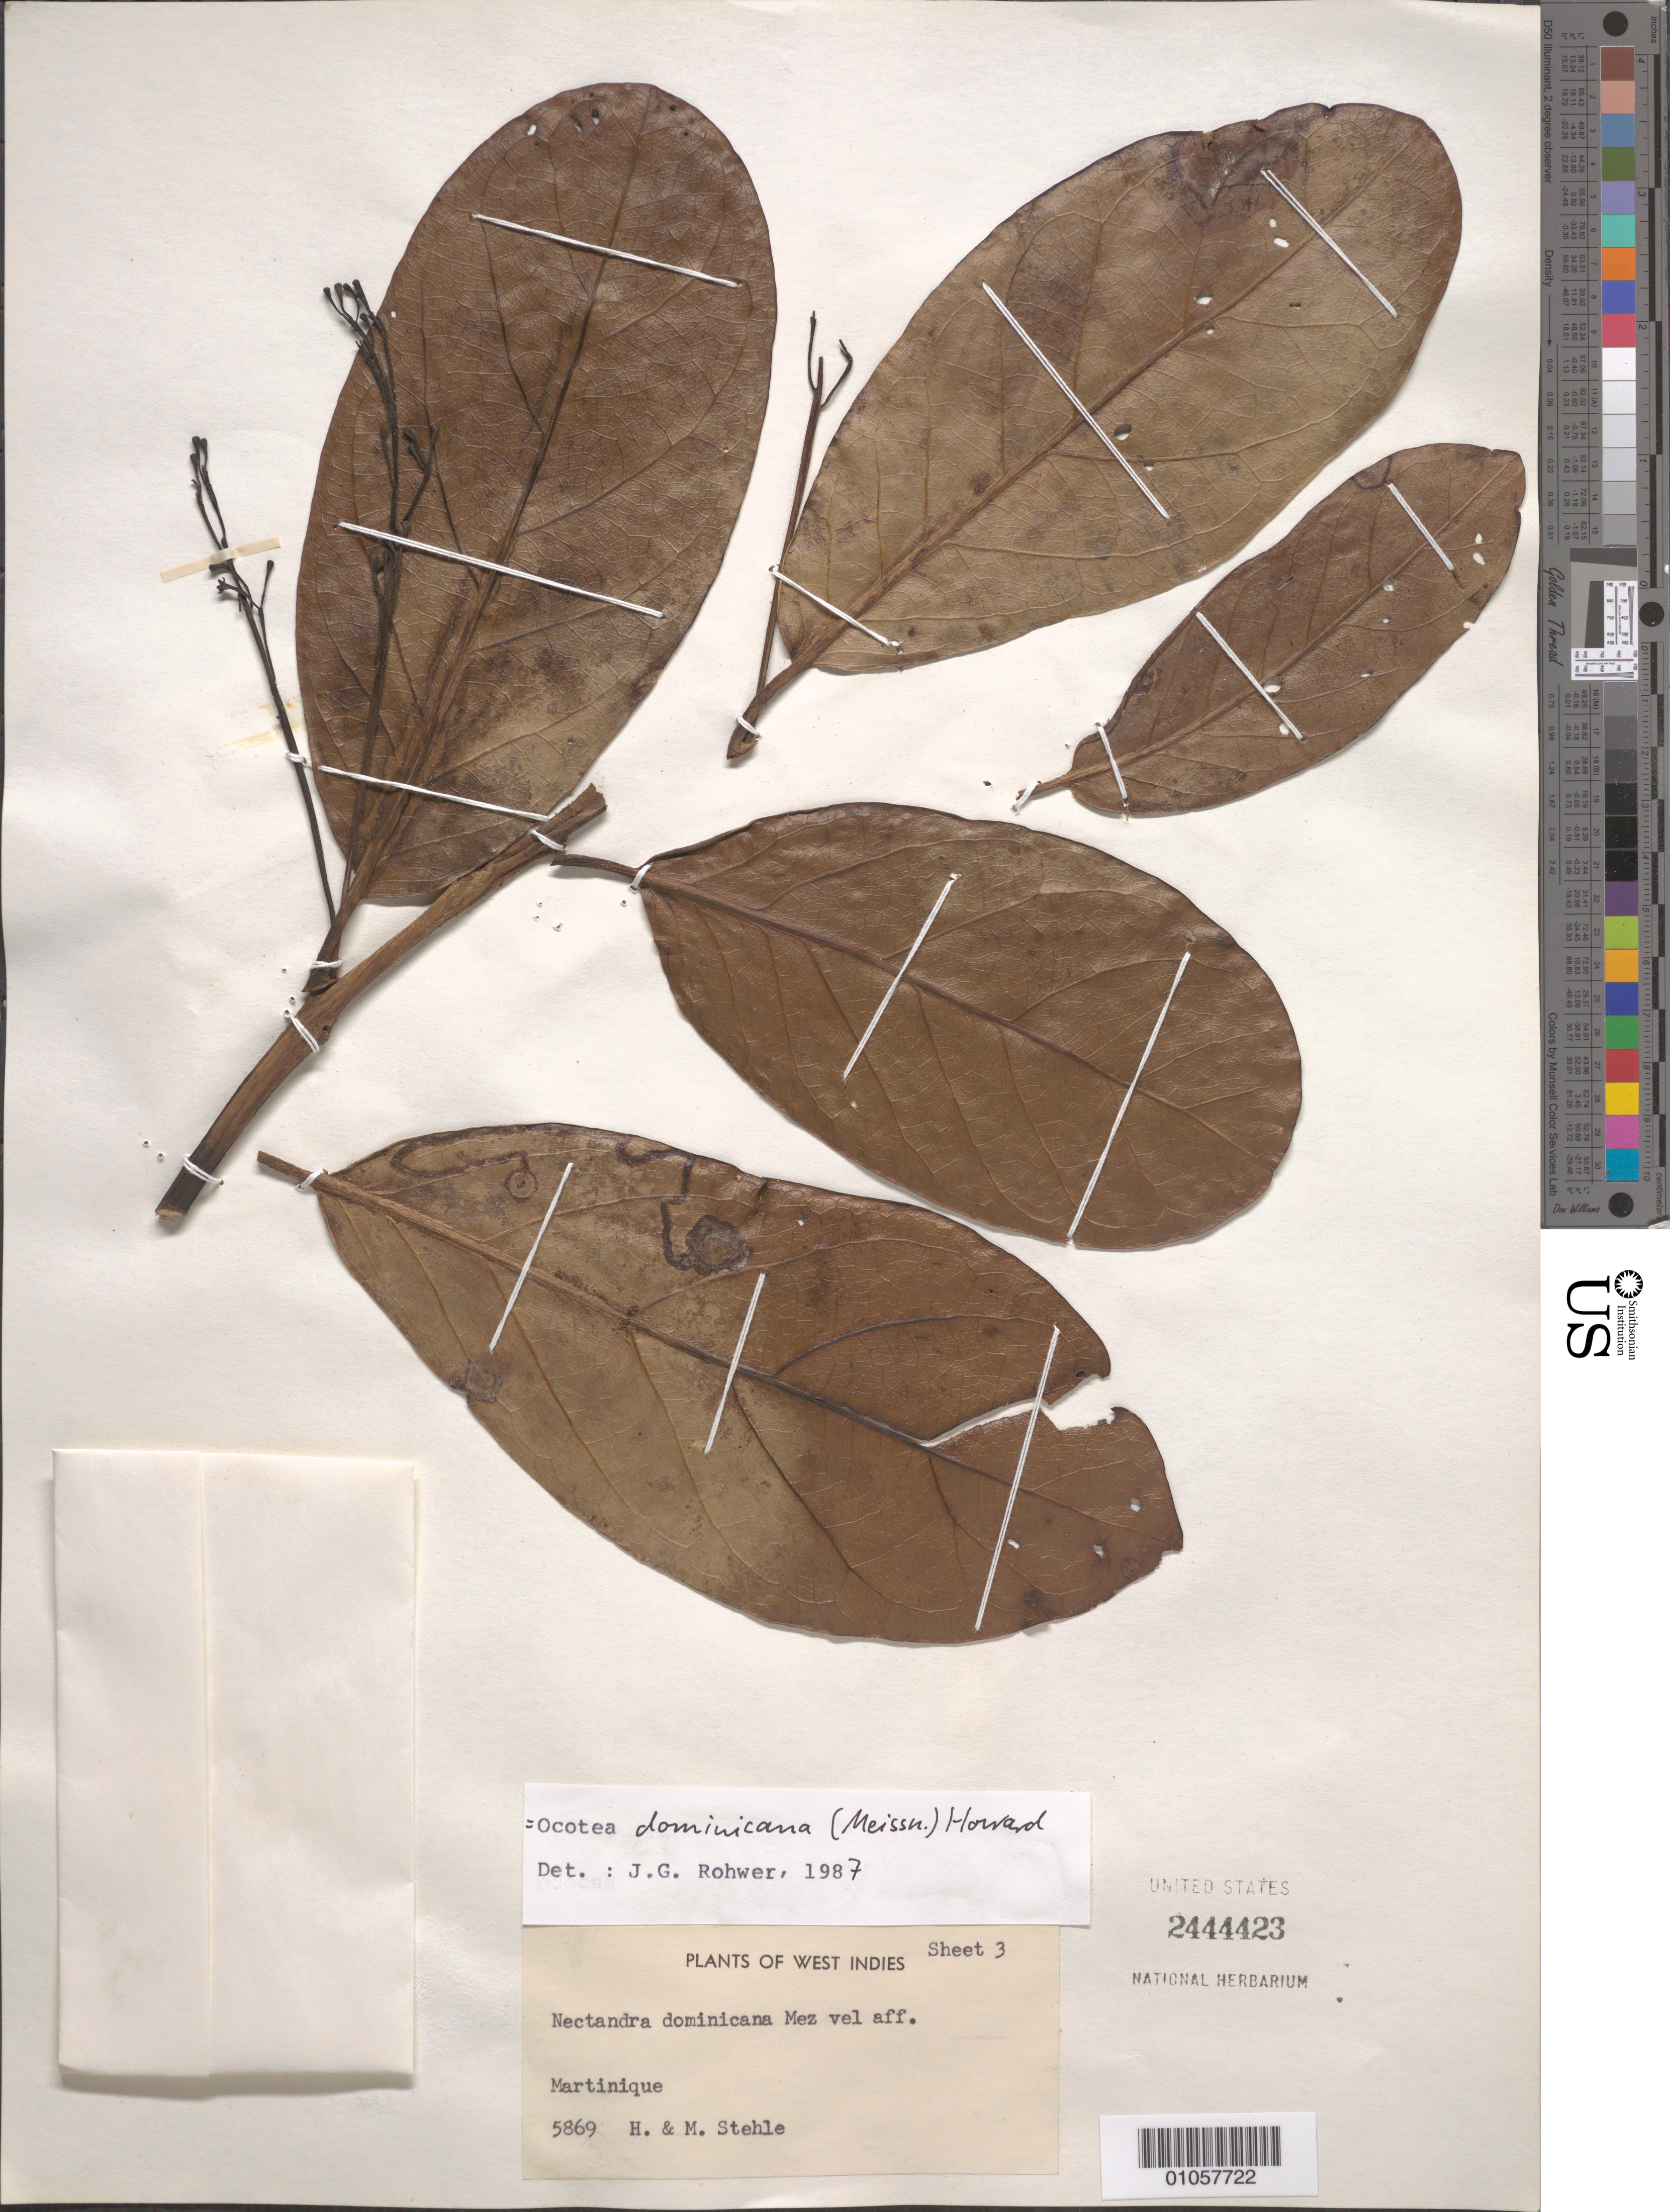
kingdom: Plantae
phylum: Tracheophyta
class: Magnoliopsida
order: Laurales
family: Lauraceae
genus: Ocotea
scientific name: Ocotea dominicana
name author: (Meisn.) R.A. Howard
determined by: Rohwer, J. G.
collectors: H. Stehlé & M. Stehlé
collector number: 5869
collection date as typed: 11 Dec 1962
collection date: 1962-12-11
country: Martinique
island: Martinique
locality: Plateau Larcher, Balata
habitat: Montagnes, forêt humide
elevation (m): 520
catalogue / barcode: US 2444423